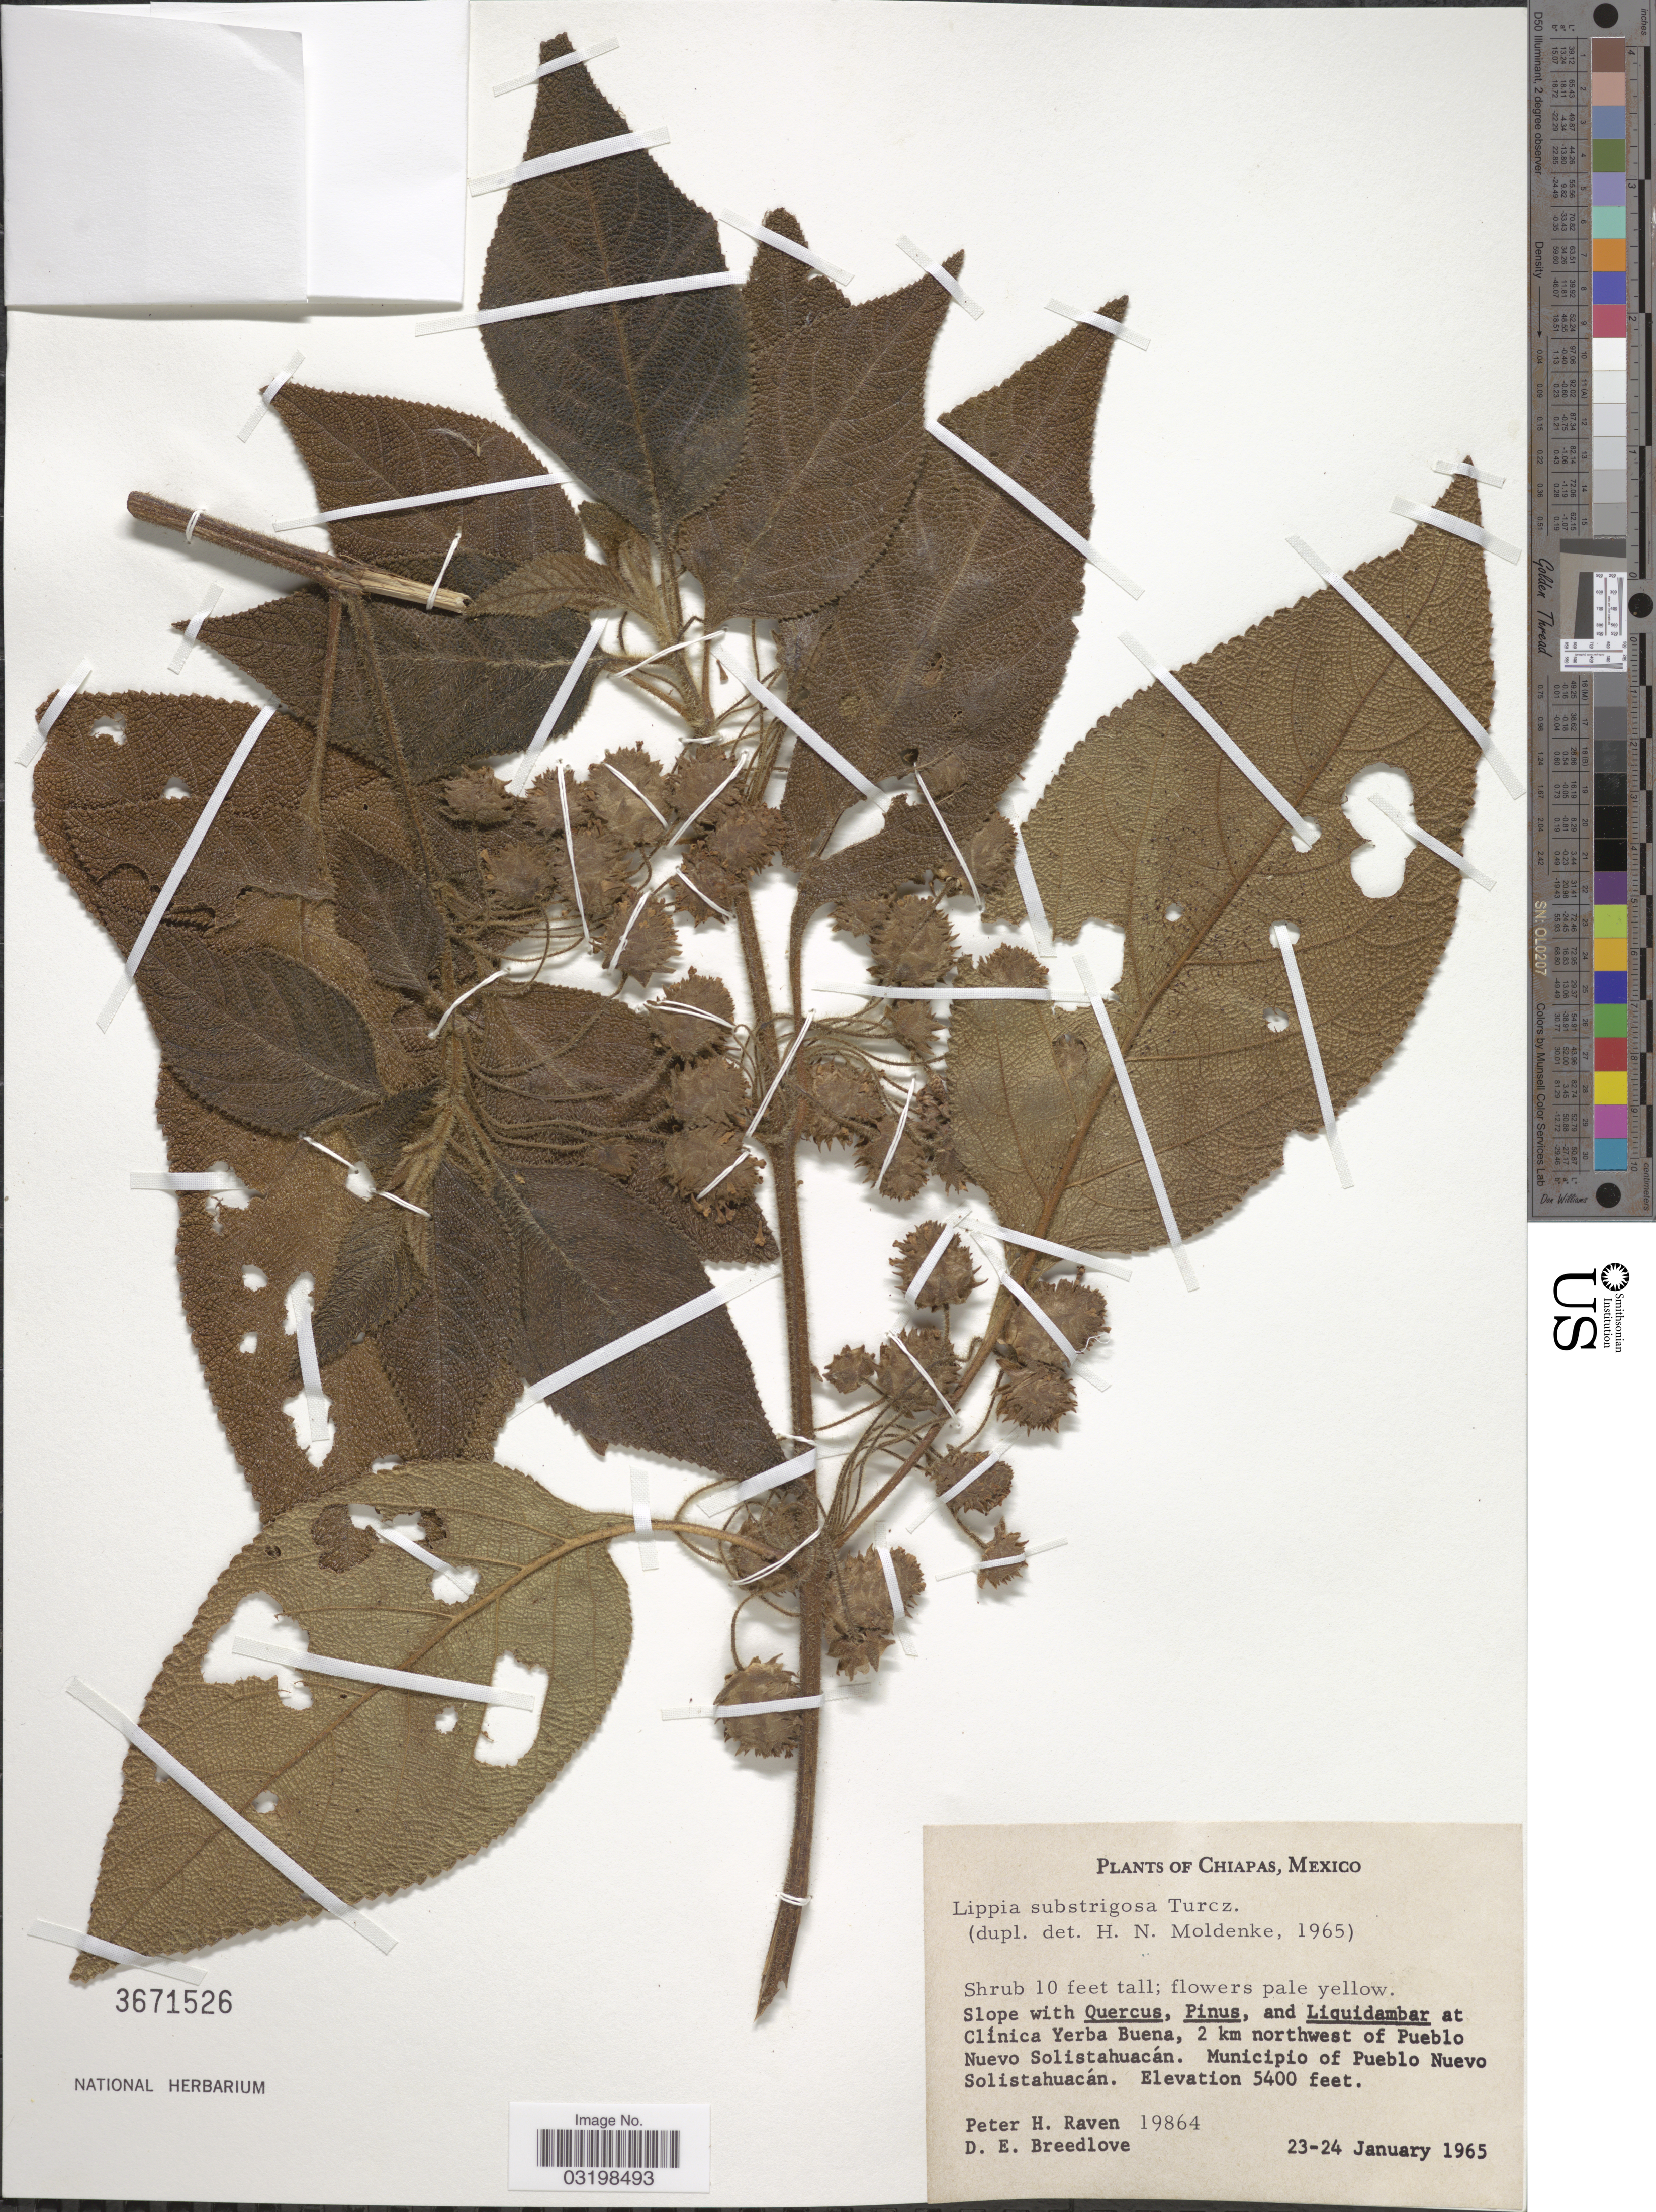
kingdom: Plantae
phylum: Tracheophyta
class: Magnoliopsida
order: Lamiales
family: Verbenaceae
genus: Lippia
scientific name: Lippia umbellata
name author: Cav.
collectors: P. Raven & D. E. Breedlove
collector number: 19864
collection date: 1965-01-23/1965-01-24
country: Mexico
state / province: Chiapas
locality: At Clínica Yerba Buena, 2 km northwest of Pueblo Nuevo Solistahuacán. Municipio of Pueblo Nuevo Solistahuacán.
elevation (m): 1646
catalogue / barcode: US 3671526